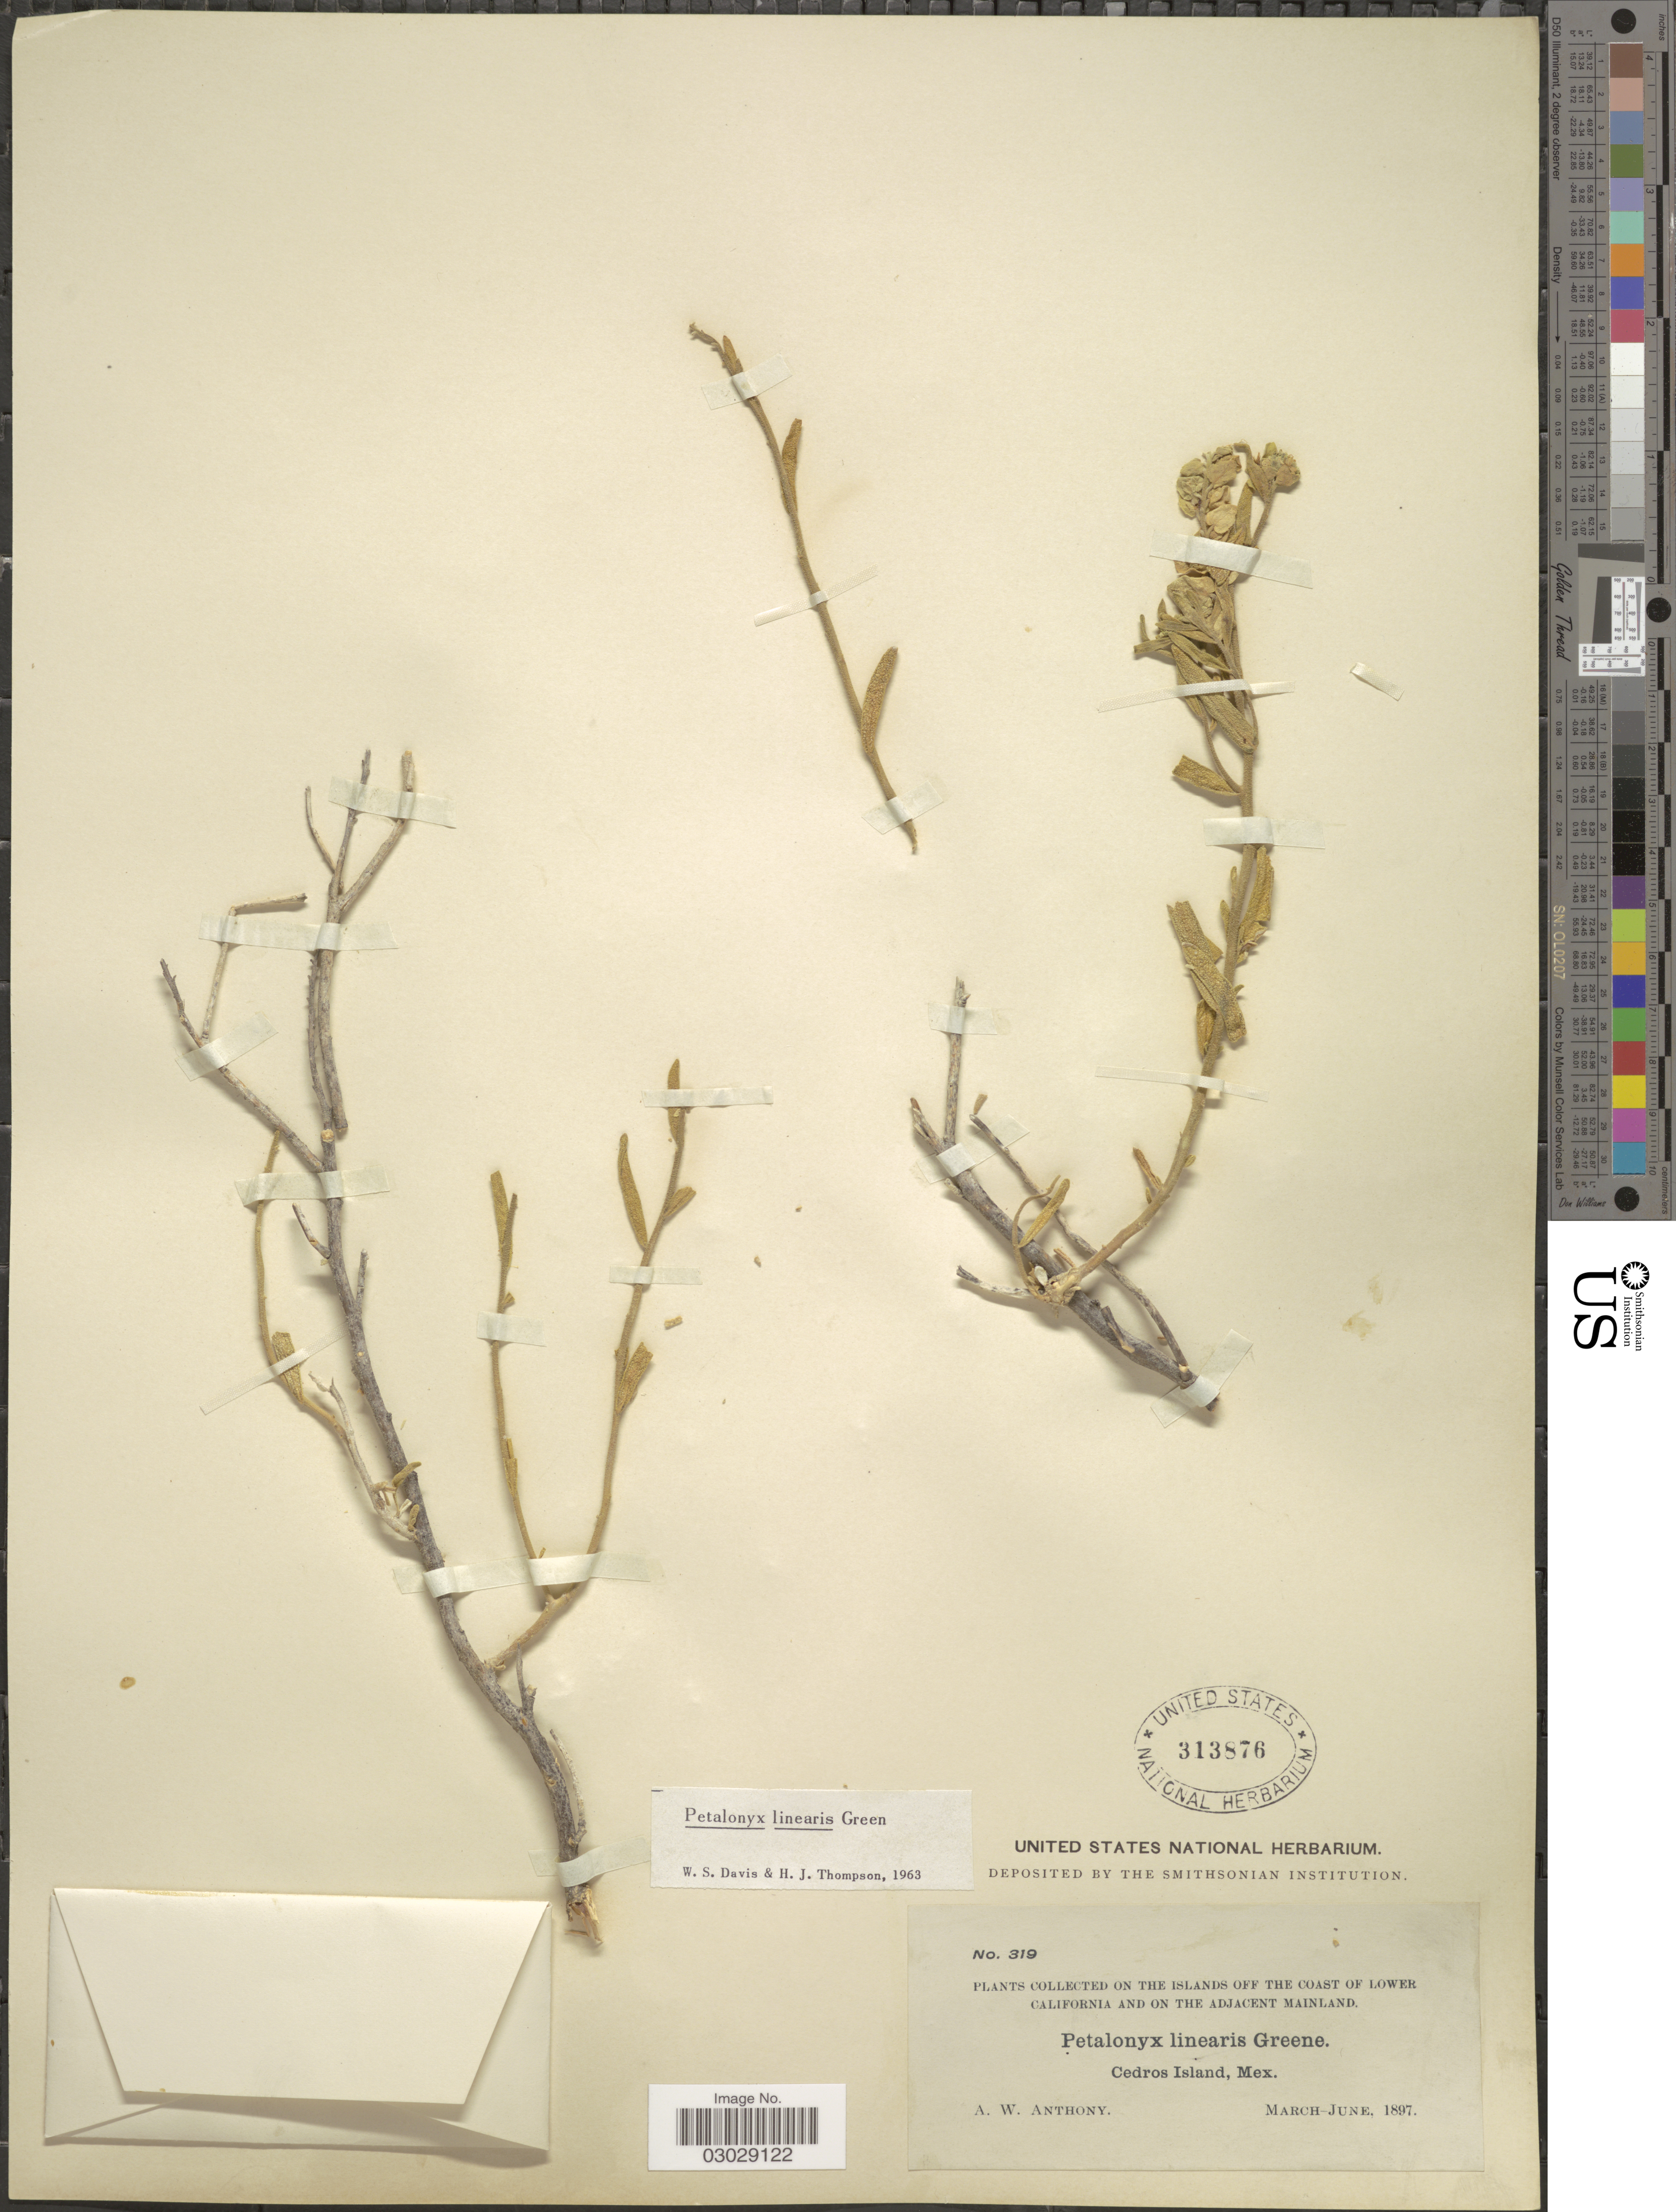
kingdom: Plantae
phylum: Tracheophyta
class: Magnoliopsida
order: Cornales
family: Loasaceae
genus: Petalonyx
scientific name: Petalonyx linearis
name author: Green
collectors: A. W. Anthony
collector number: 319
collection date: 1897-03/1897-06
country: Mexico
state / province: Baja California Norte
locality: On the islands off the coast of Lower California and on the adjacent mainland. Cedros Island, Mex.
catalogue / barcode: US 313876